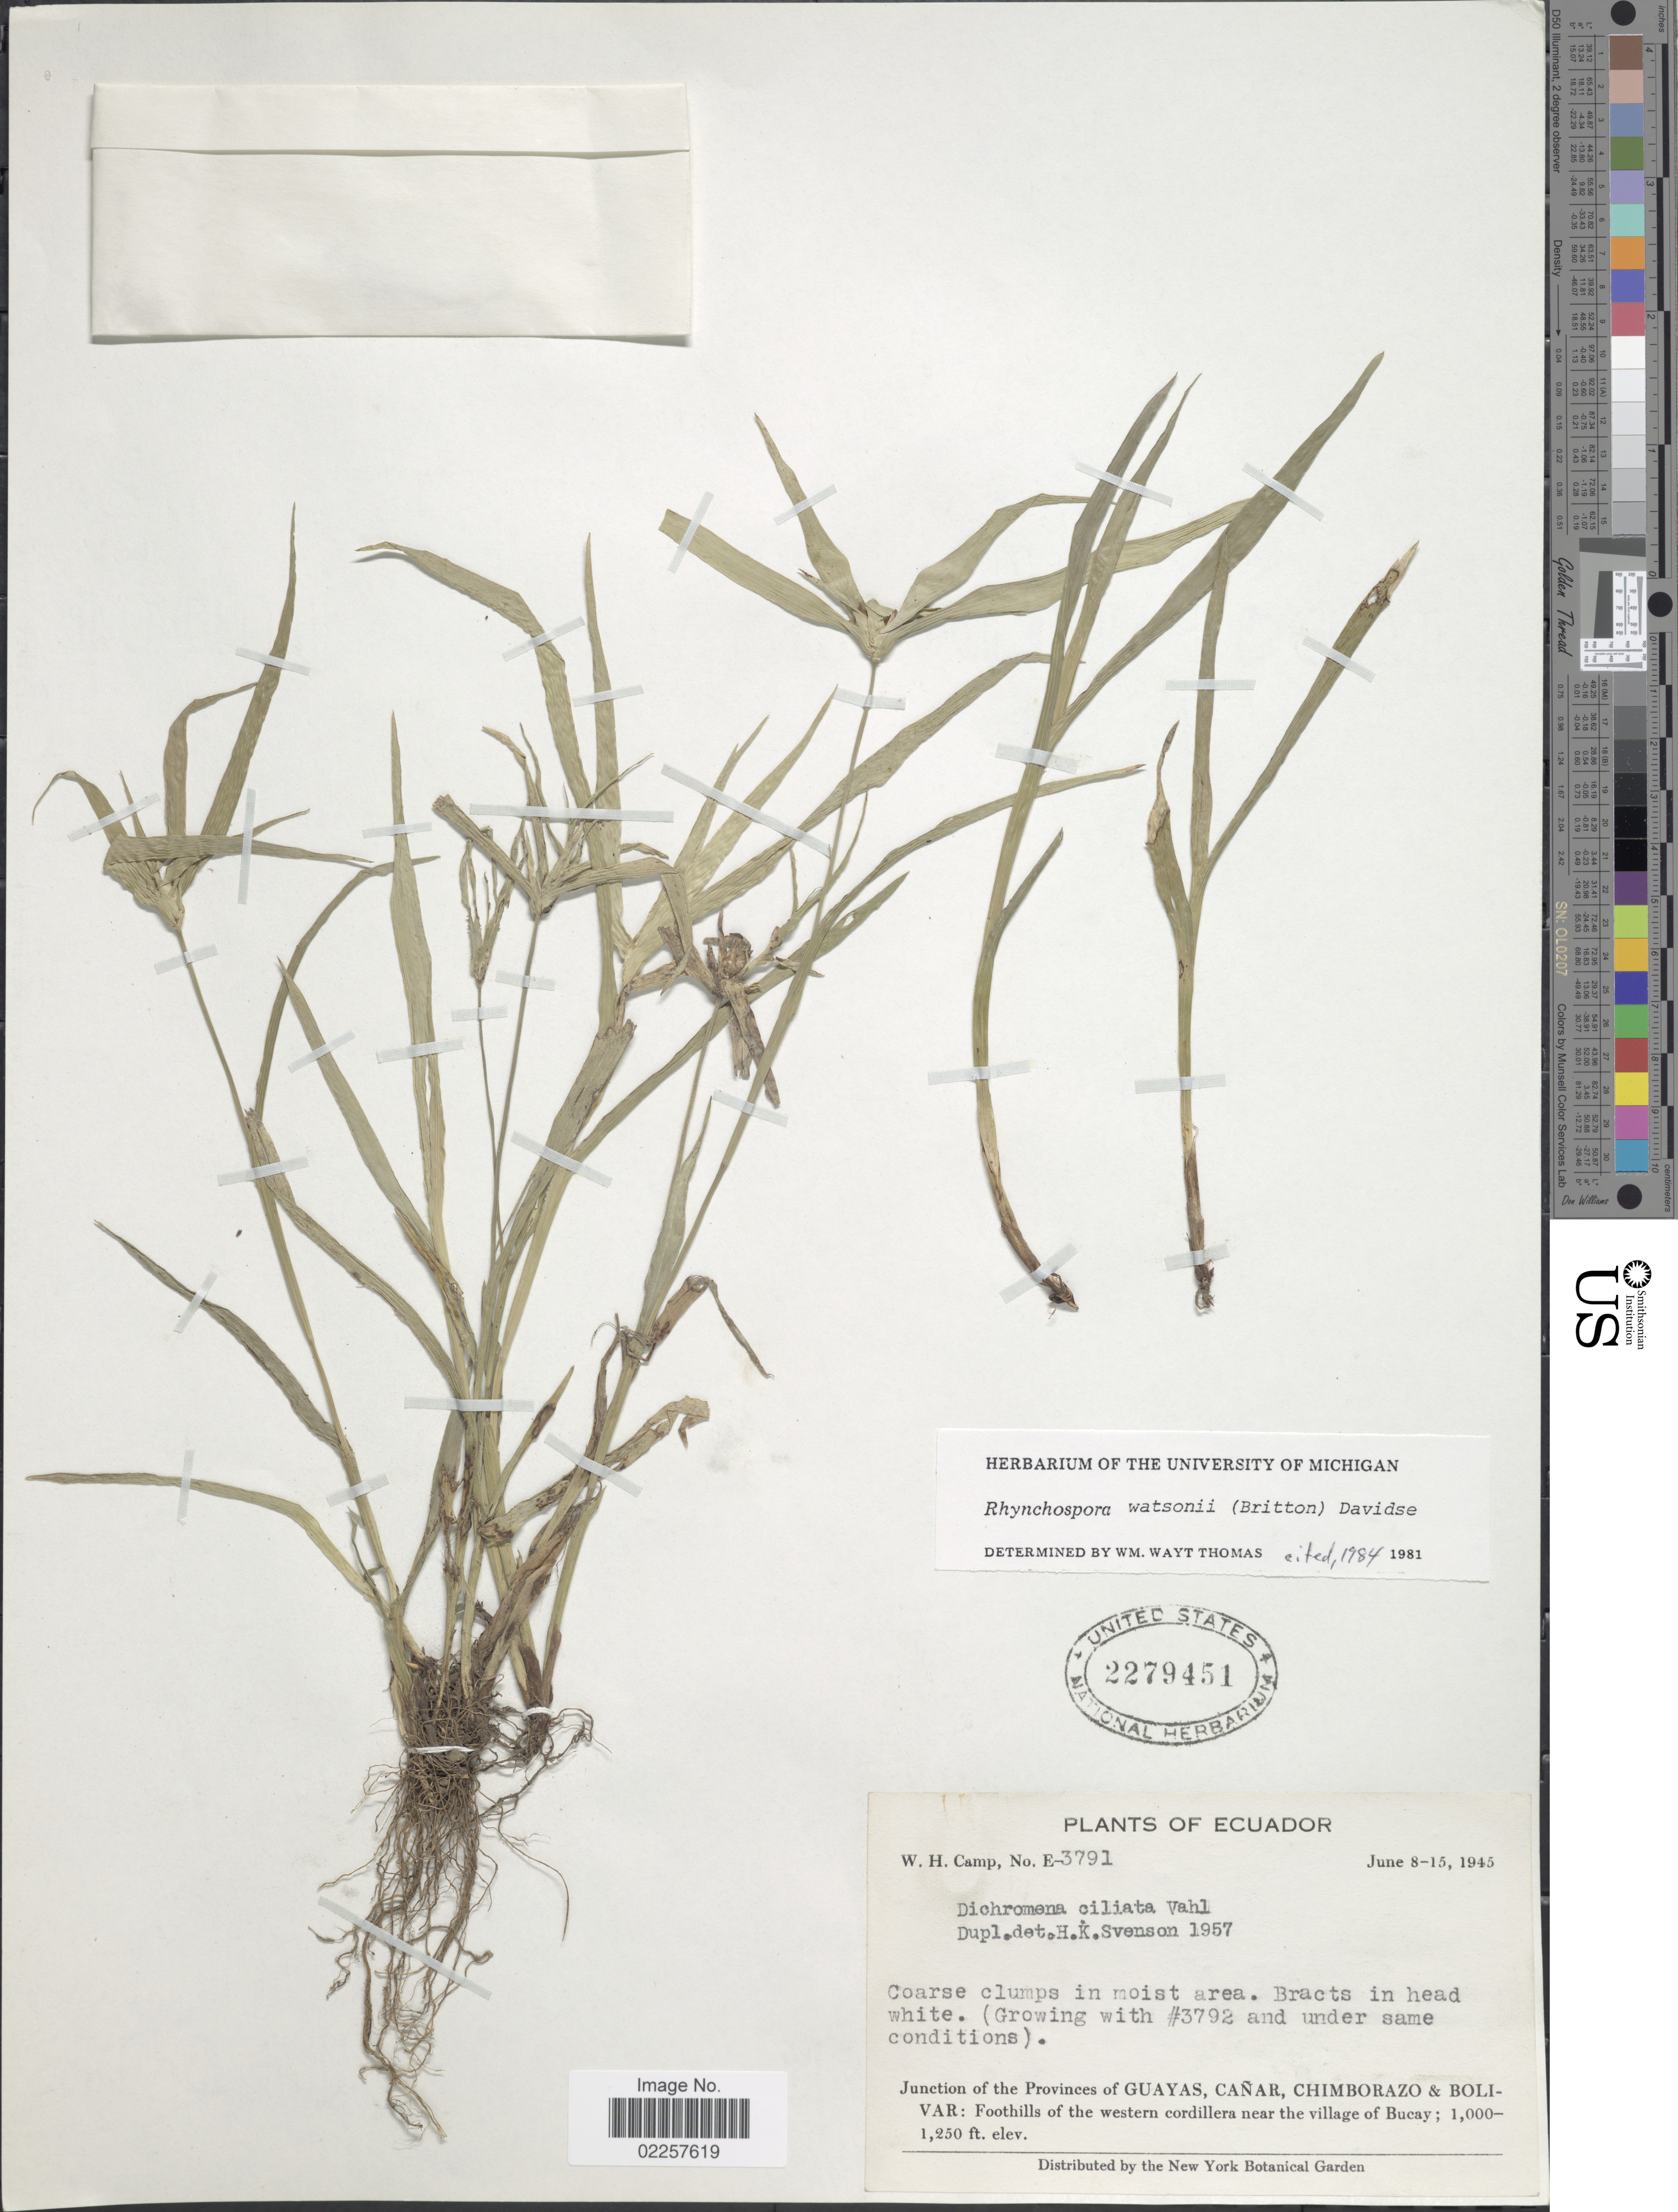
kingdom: Plantae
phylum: Tracheophyta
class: Liliopsida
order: Poales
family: Cyperaceae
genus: Rhynchospora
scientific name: Rhynchospora watsonii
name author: (Britton) Davidse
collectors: W. H. Camp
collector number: E3791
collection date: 1945-06-08/1945-06-15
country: Ecuador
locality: Junction of the Provinces of Guayas, Canar, Chimborazo & Bolivar: Foothills of the western cordillera near the village of Bucay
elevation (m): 305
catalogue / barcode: US 2279451